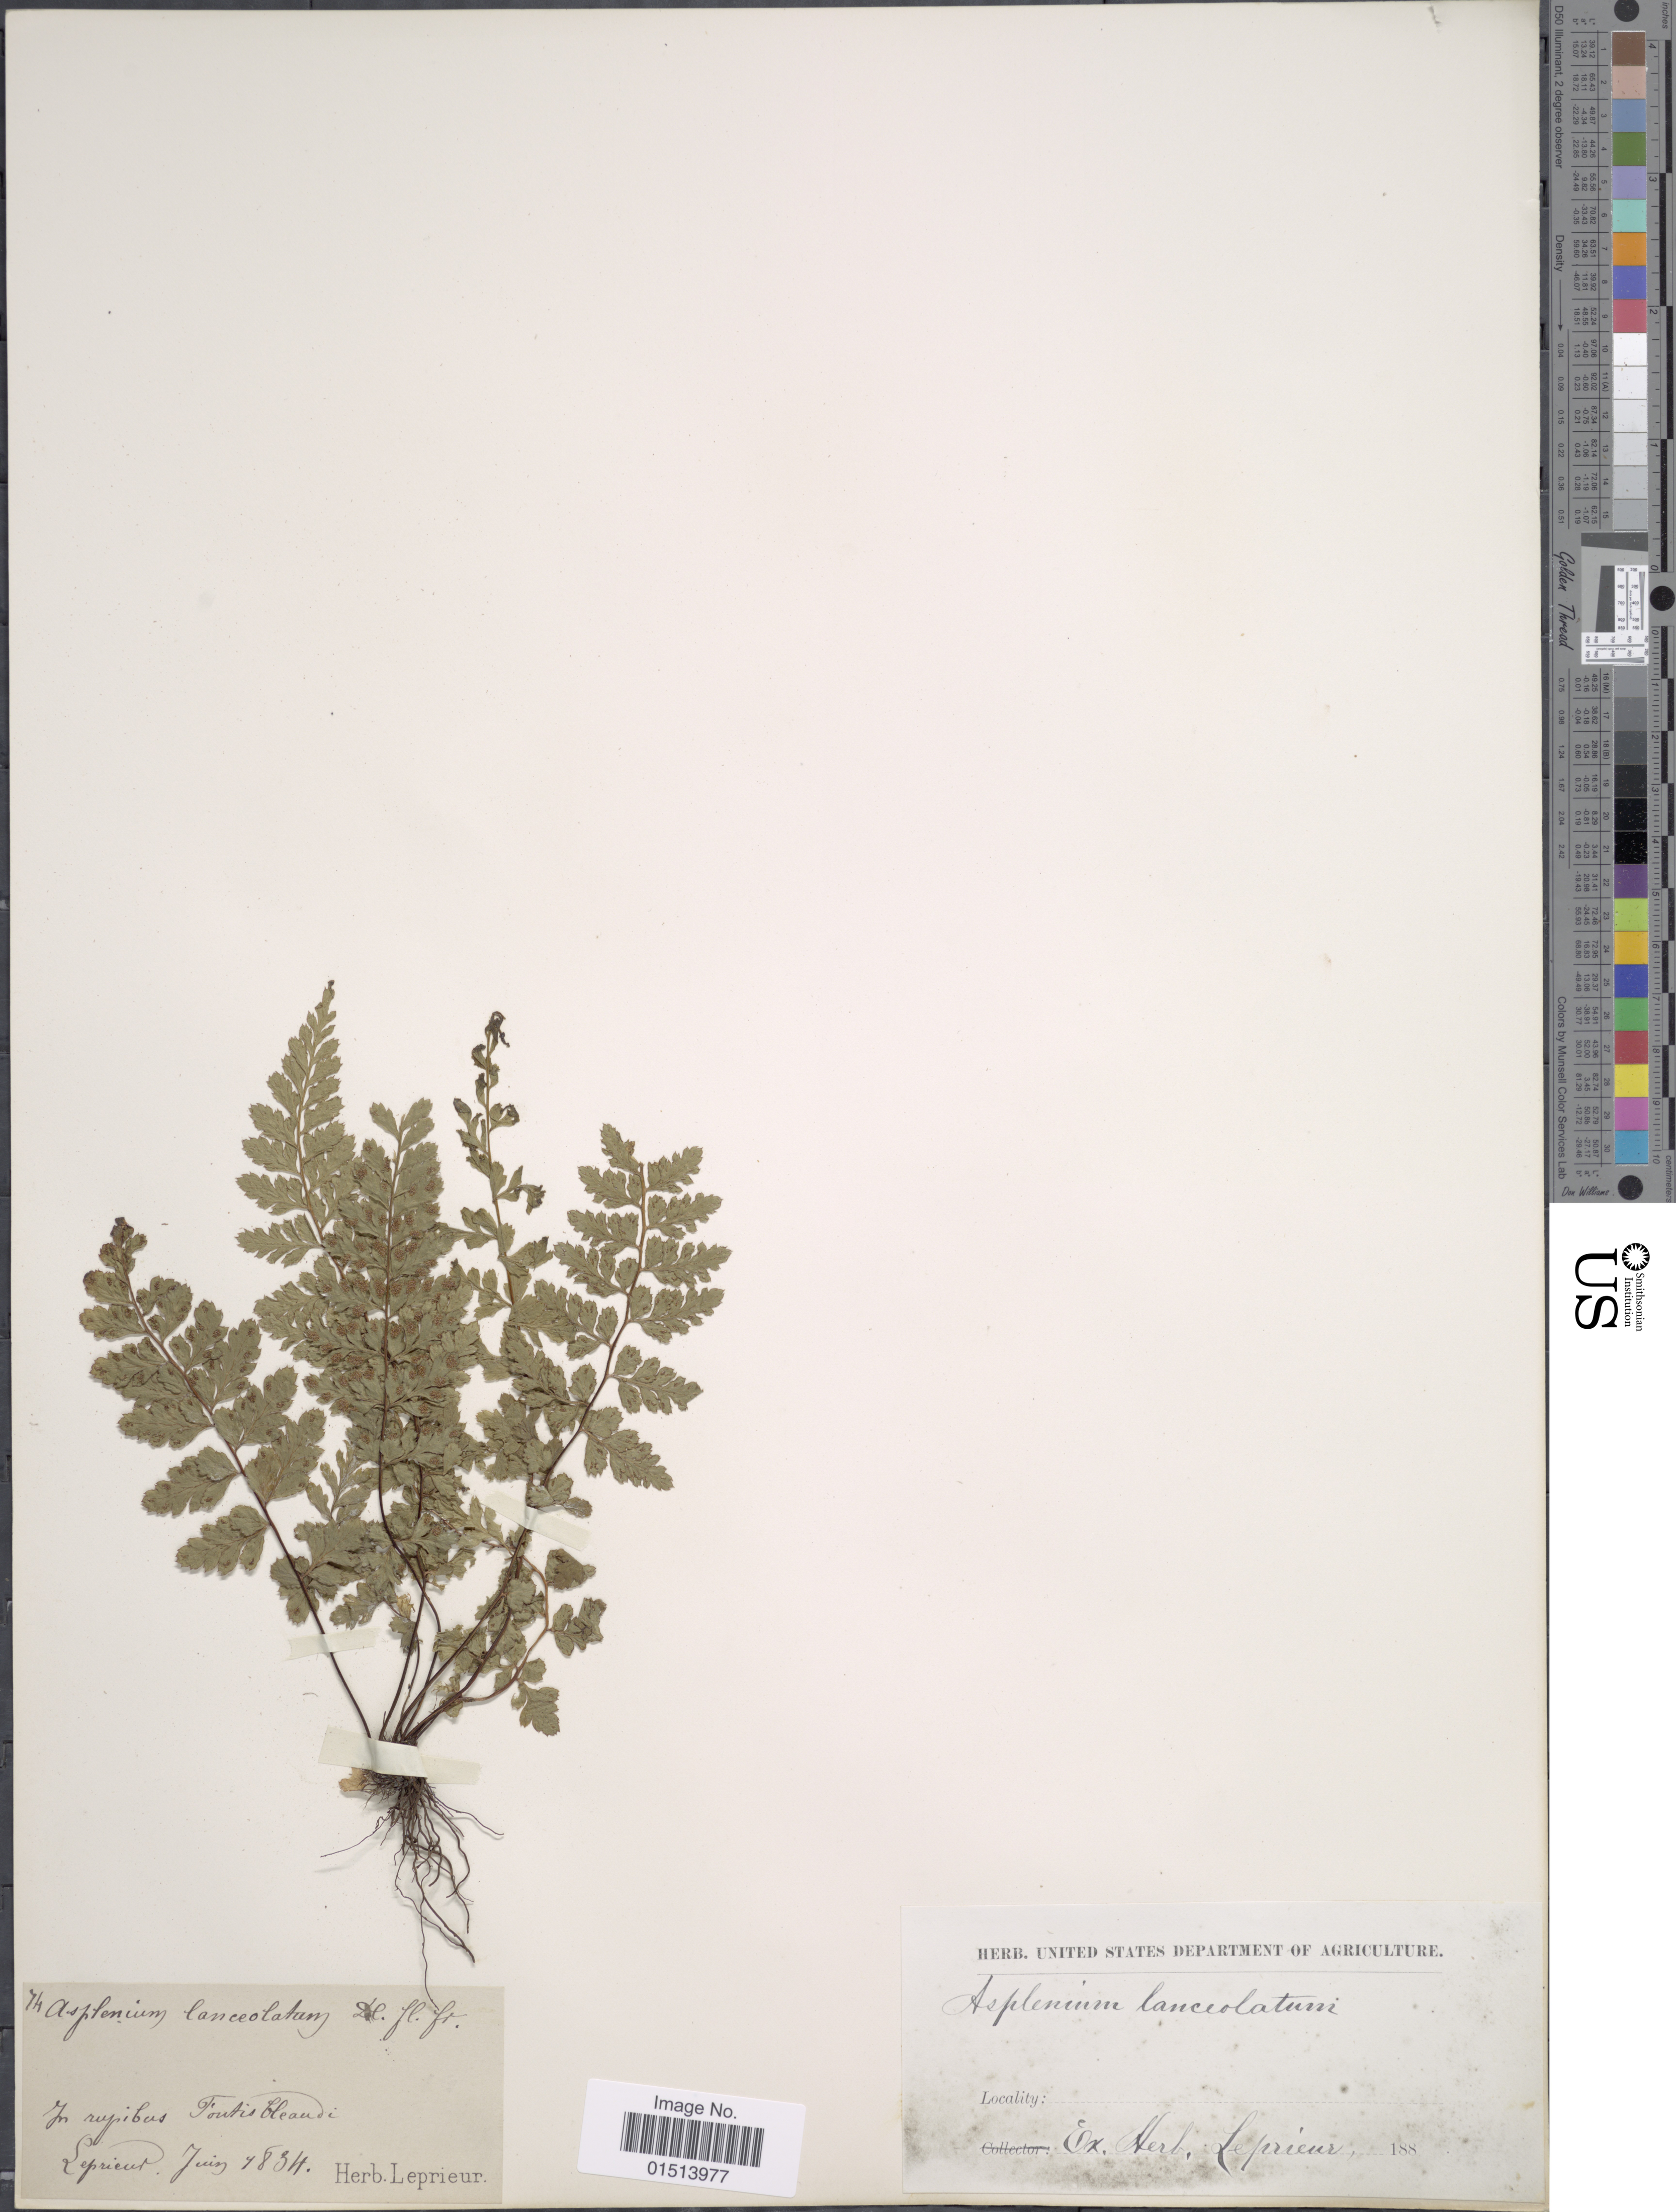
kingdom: Plantae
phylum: Tracheophyta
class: Polypodiopsida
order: Polypodiales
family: Aspleniaceae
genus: Asplenium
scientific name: Asplenium obovatum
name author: Viv.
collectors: F. M. R. Leprieur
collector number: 74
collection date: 1834-06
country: French Guiana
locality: In rupibus, Foutis bleaudi [interpreted]